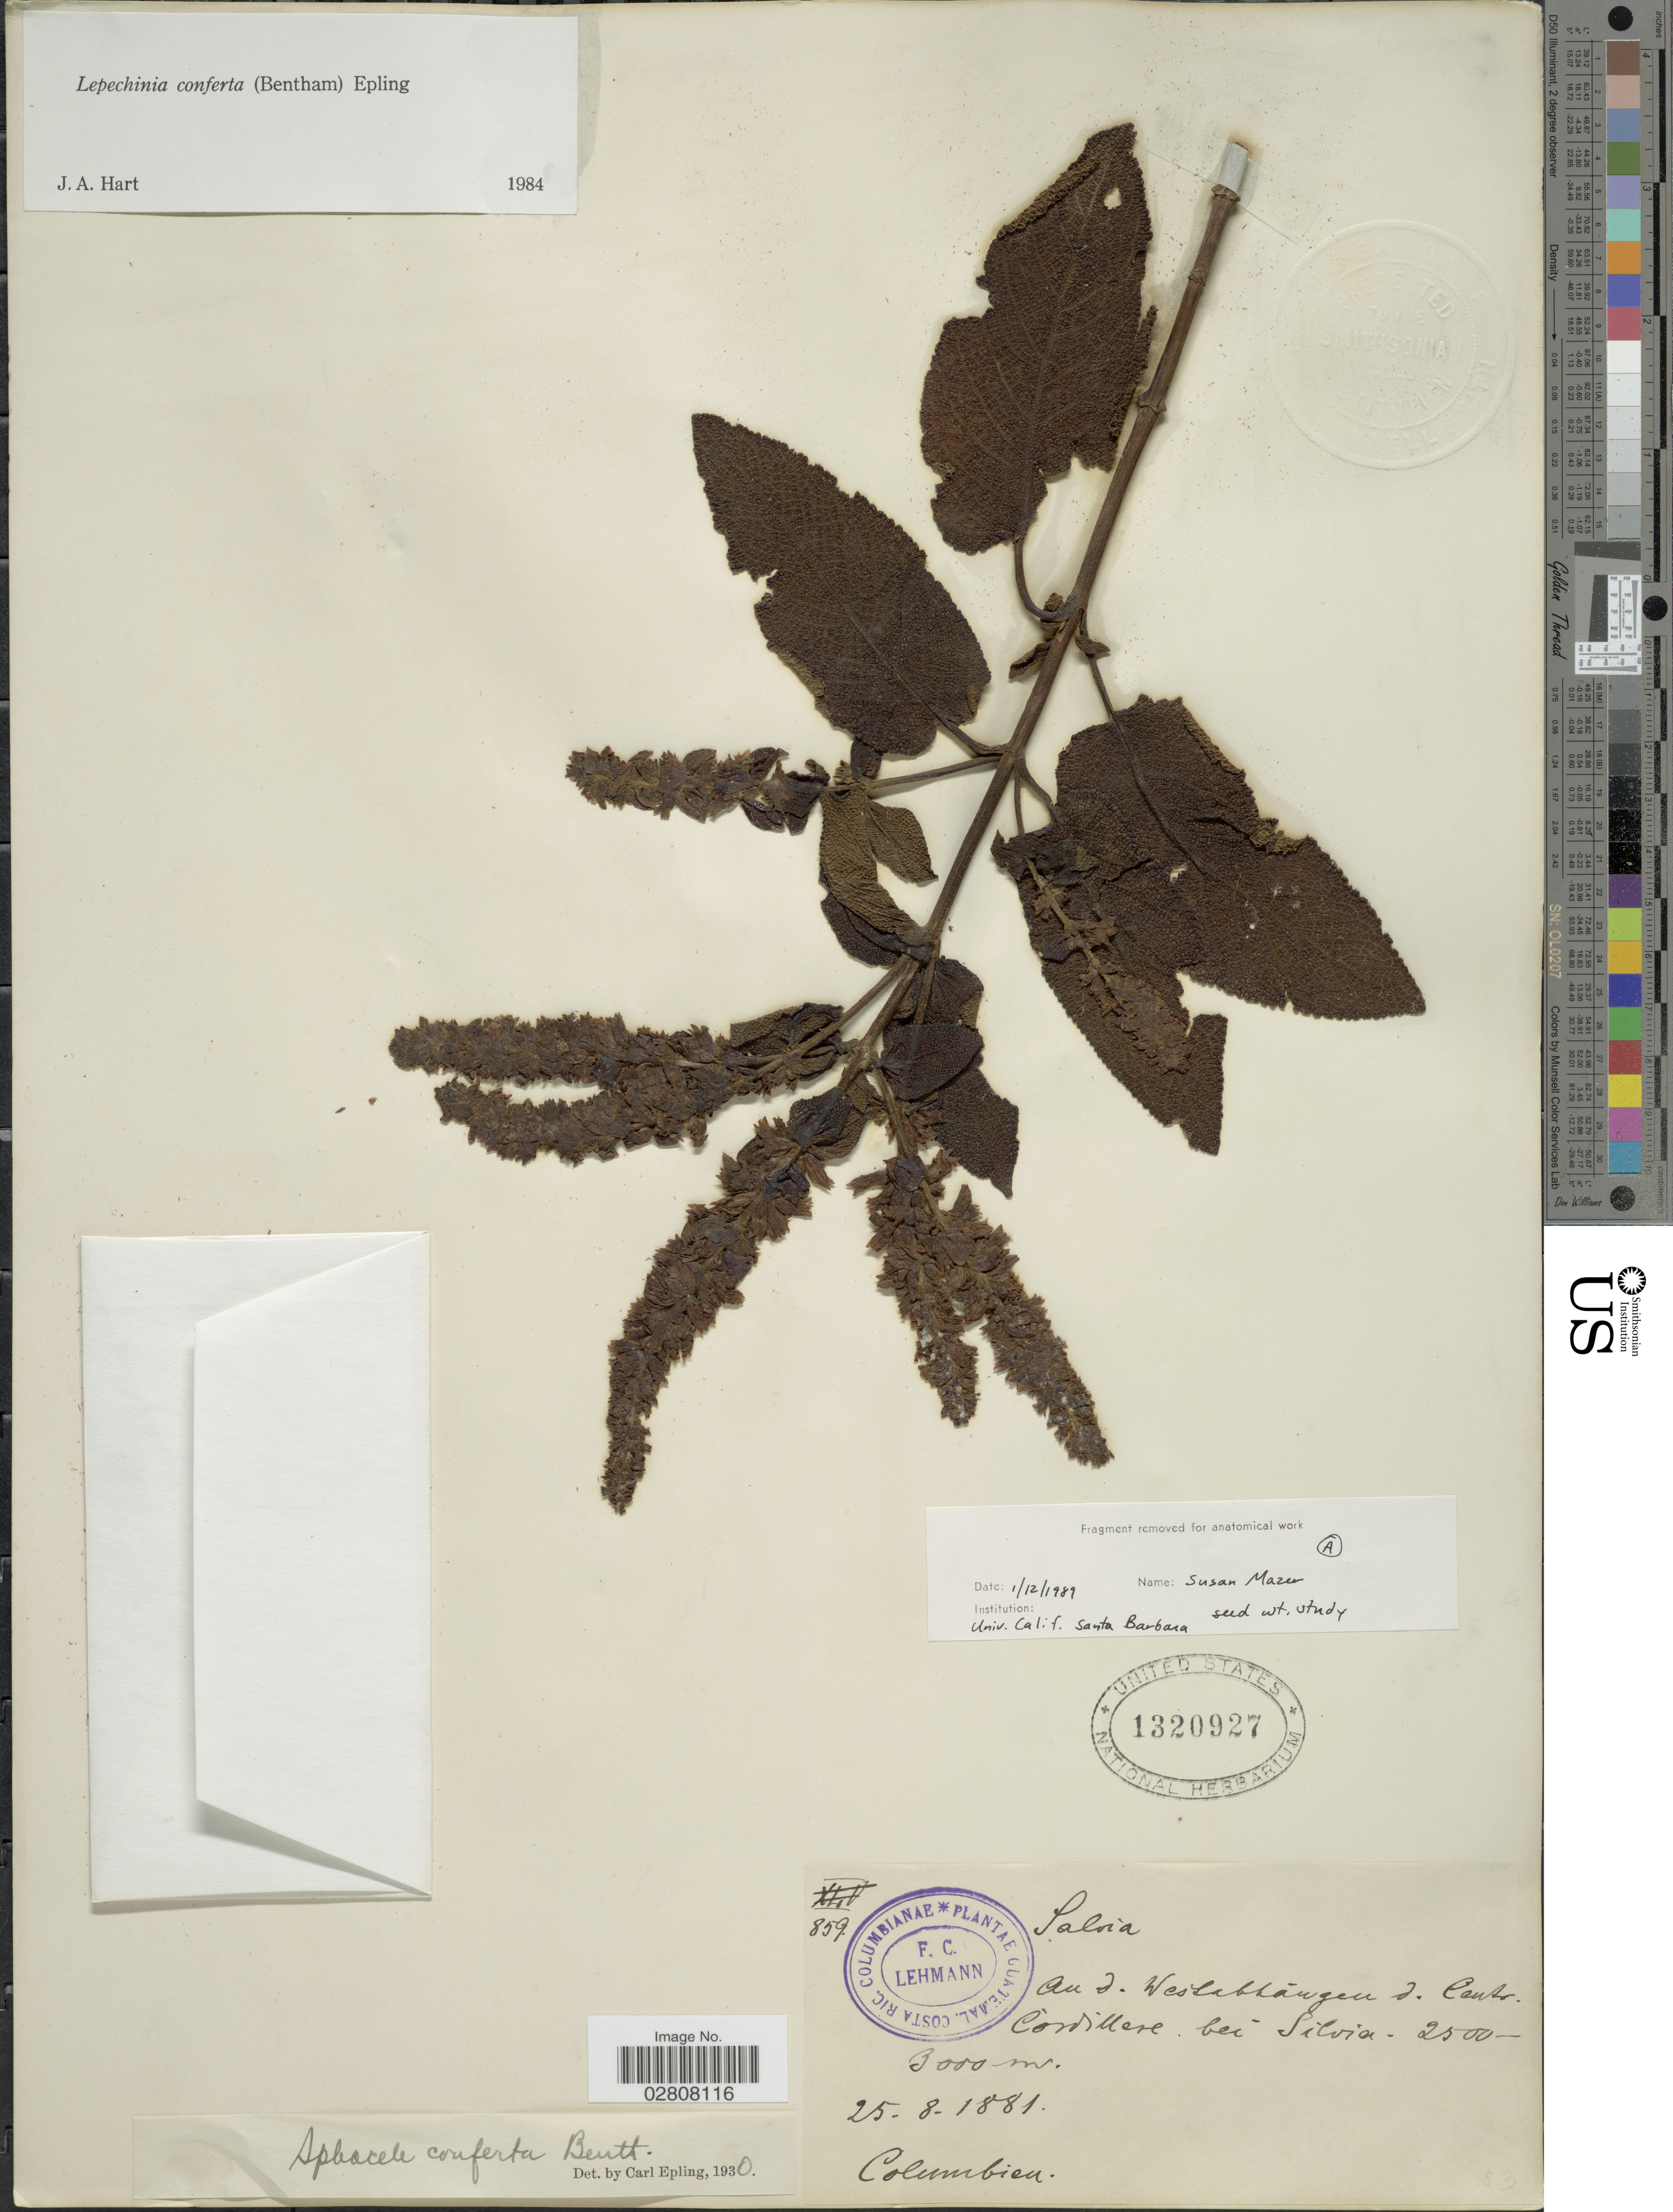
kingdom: Plantae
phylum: Tracheophyta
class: Magnoliopsida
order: Lamiales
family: Lamiaceae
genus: Lepechinia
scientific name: Lepechinia conferta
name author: (Benth.) Epling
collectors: F. C. Lehmann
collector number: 859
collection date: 1881-08-25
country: Colombia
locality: Au d. Westabhangen d. Centr. Cordillere bei Silvia. Columbien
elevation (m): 2500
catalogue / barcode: US 1320927